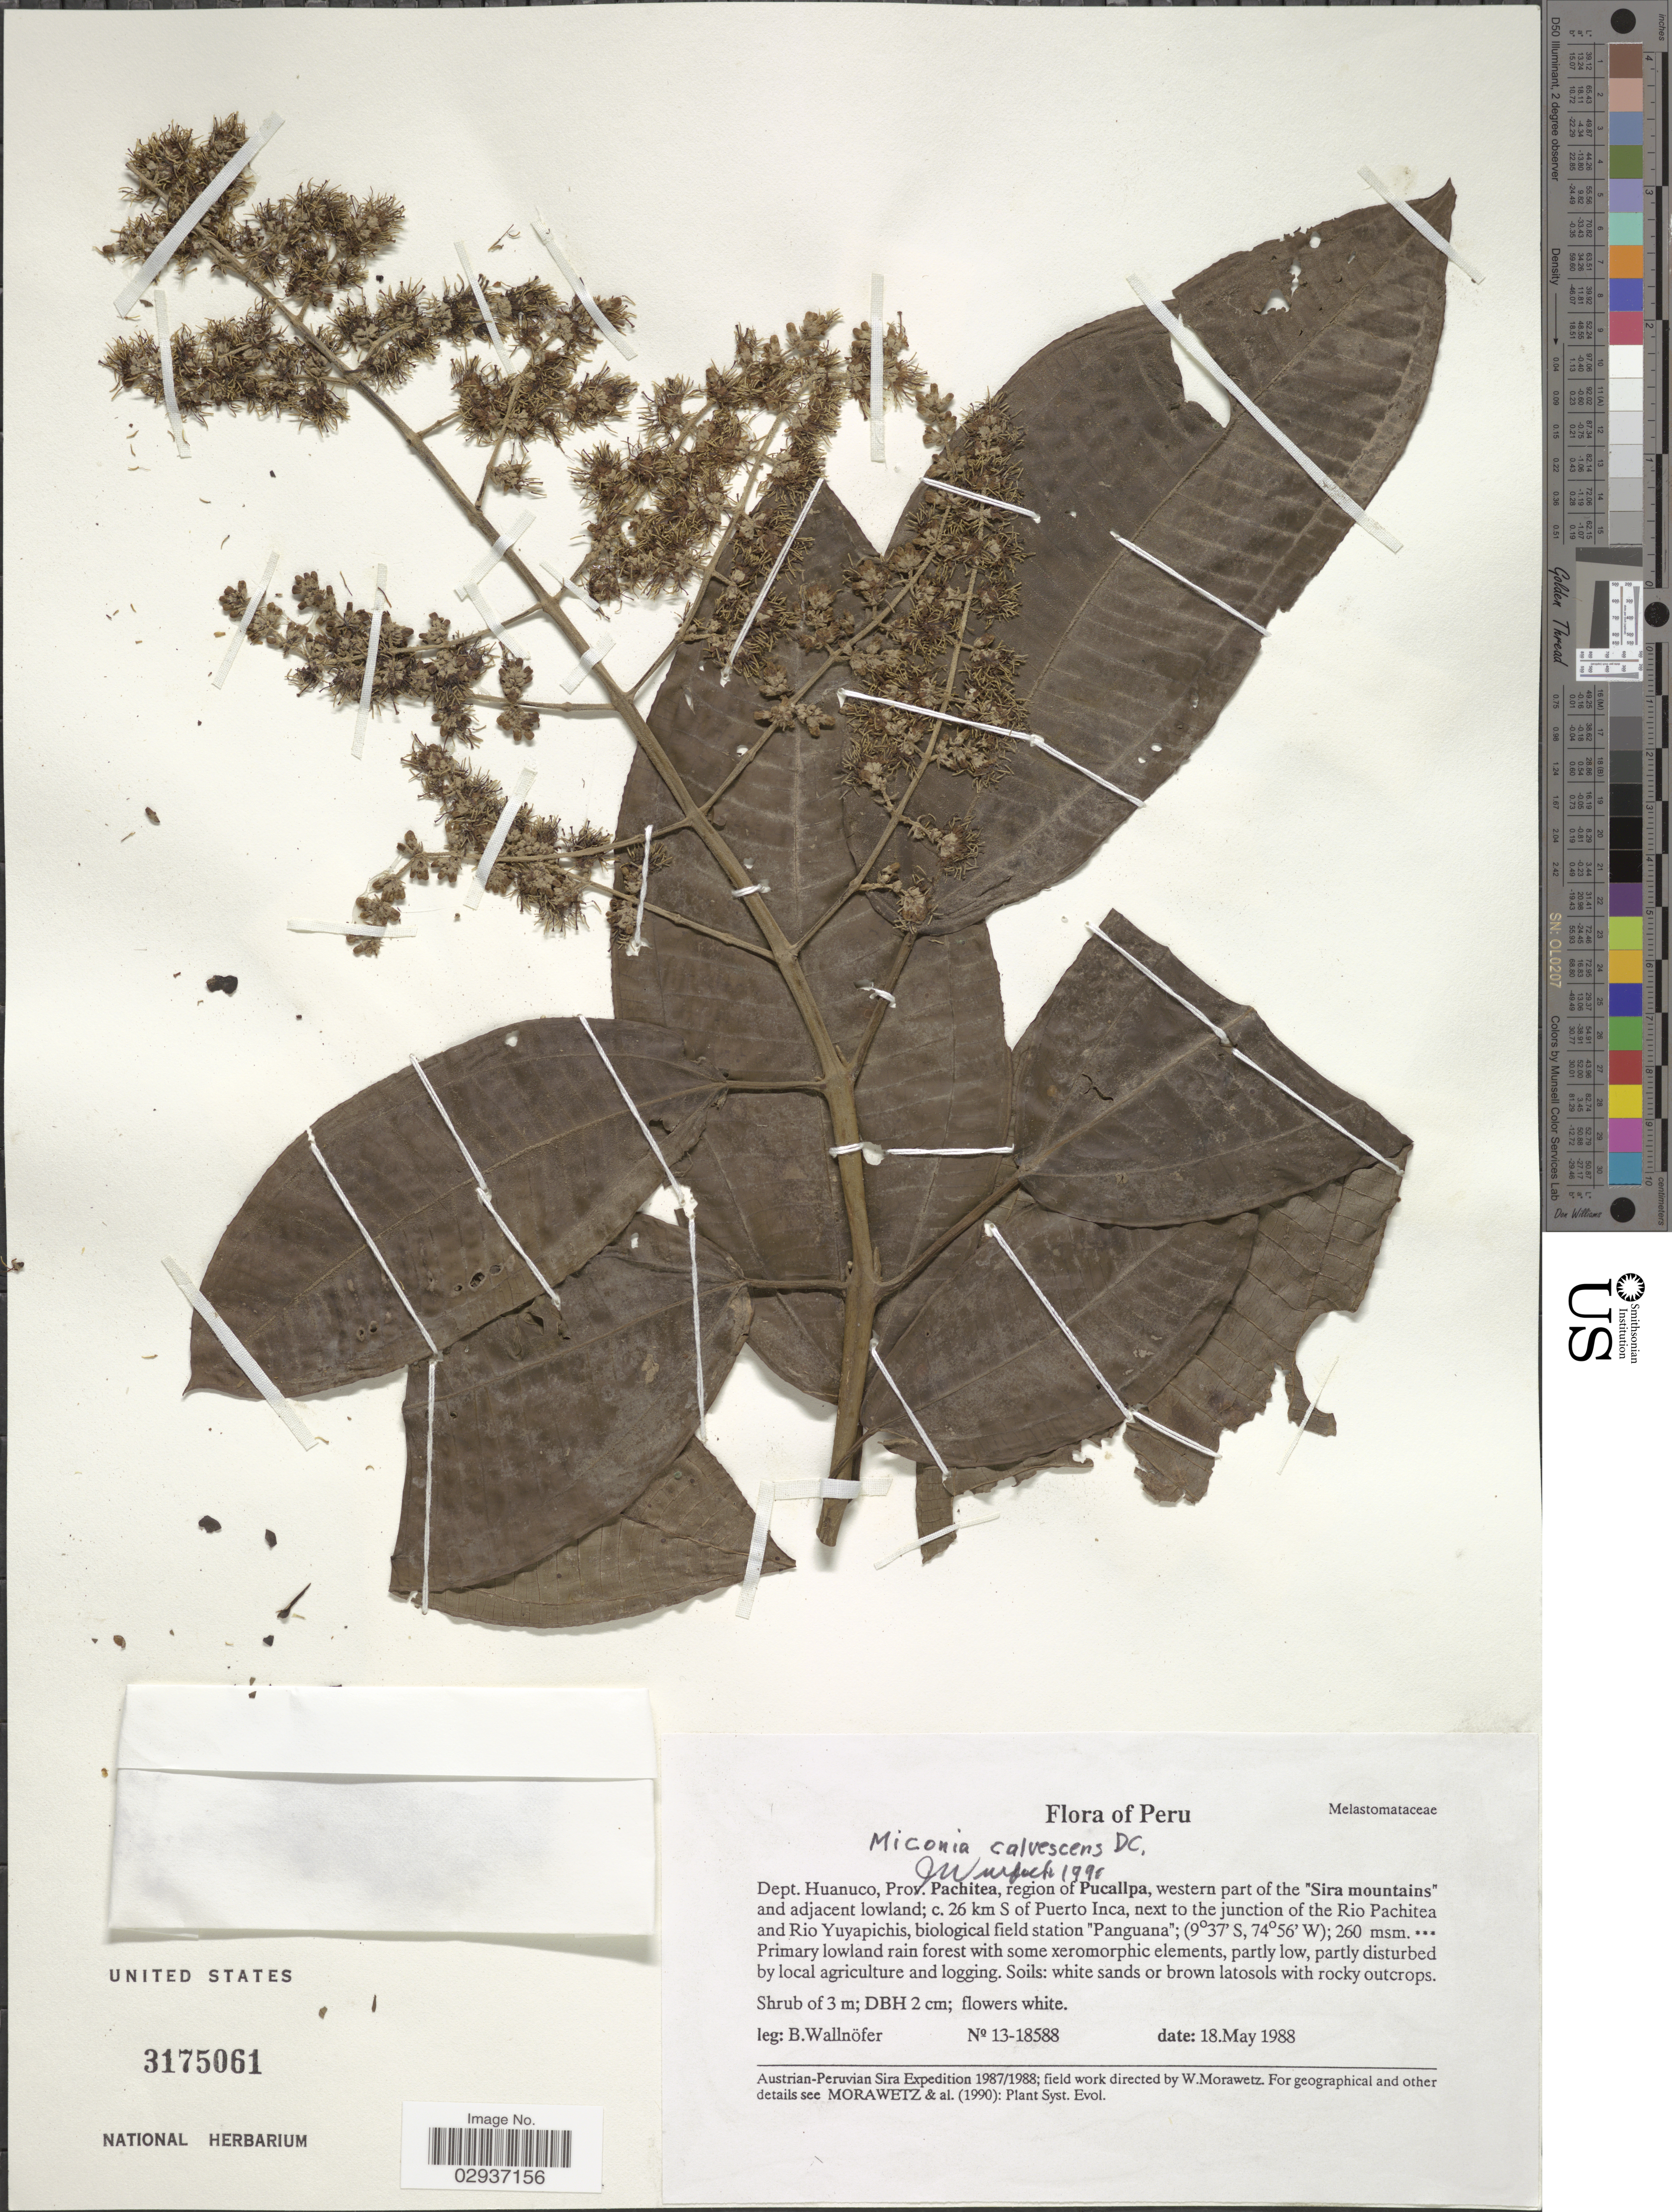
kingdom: Plantae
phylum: Tracheophyta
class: Magnoliopsida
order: Myrtales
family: Melastomataceae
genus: Miconia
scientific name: Miconia calvescens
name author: DC.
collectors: B. Wallnöfer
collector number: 13-18588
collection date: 1988-05-18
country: Peru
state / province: Huánuco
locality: Dept. Huanuco, Prov. Pachitea, region of Pucallpa, western part of the "Sira mountains" and adjacent lowland; c. 26 km S of Puerto Inca, next to the junction of the Rio Pachitea and Rio Yuyapichis, biological field station "Panguana".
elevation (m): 260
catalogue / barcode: US 3175061